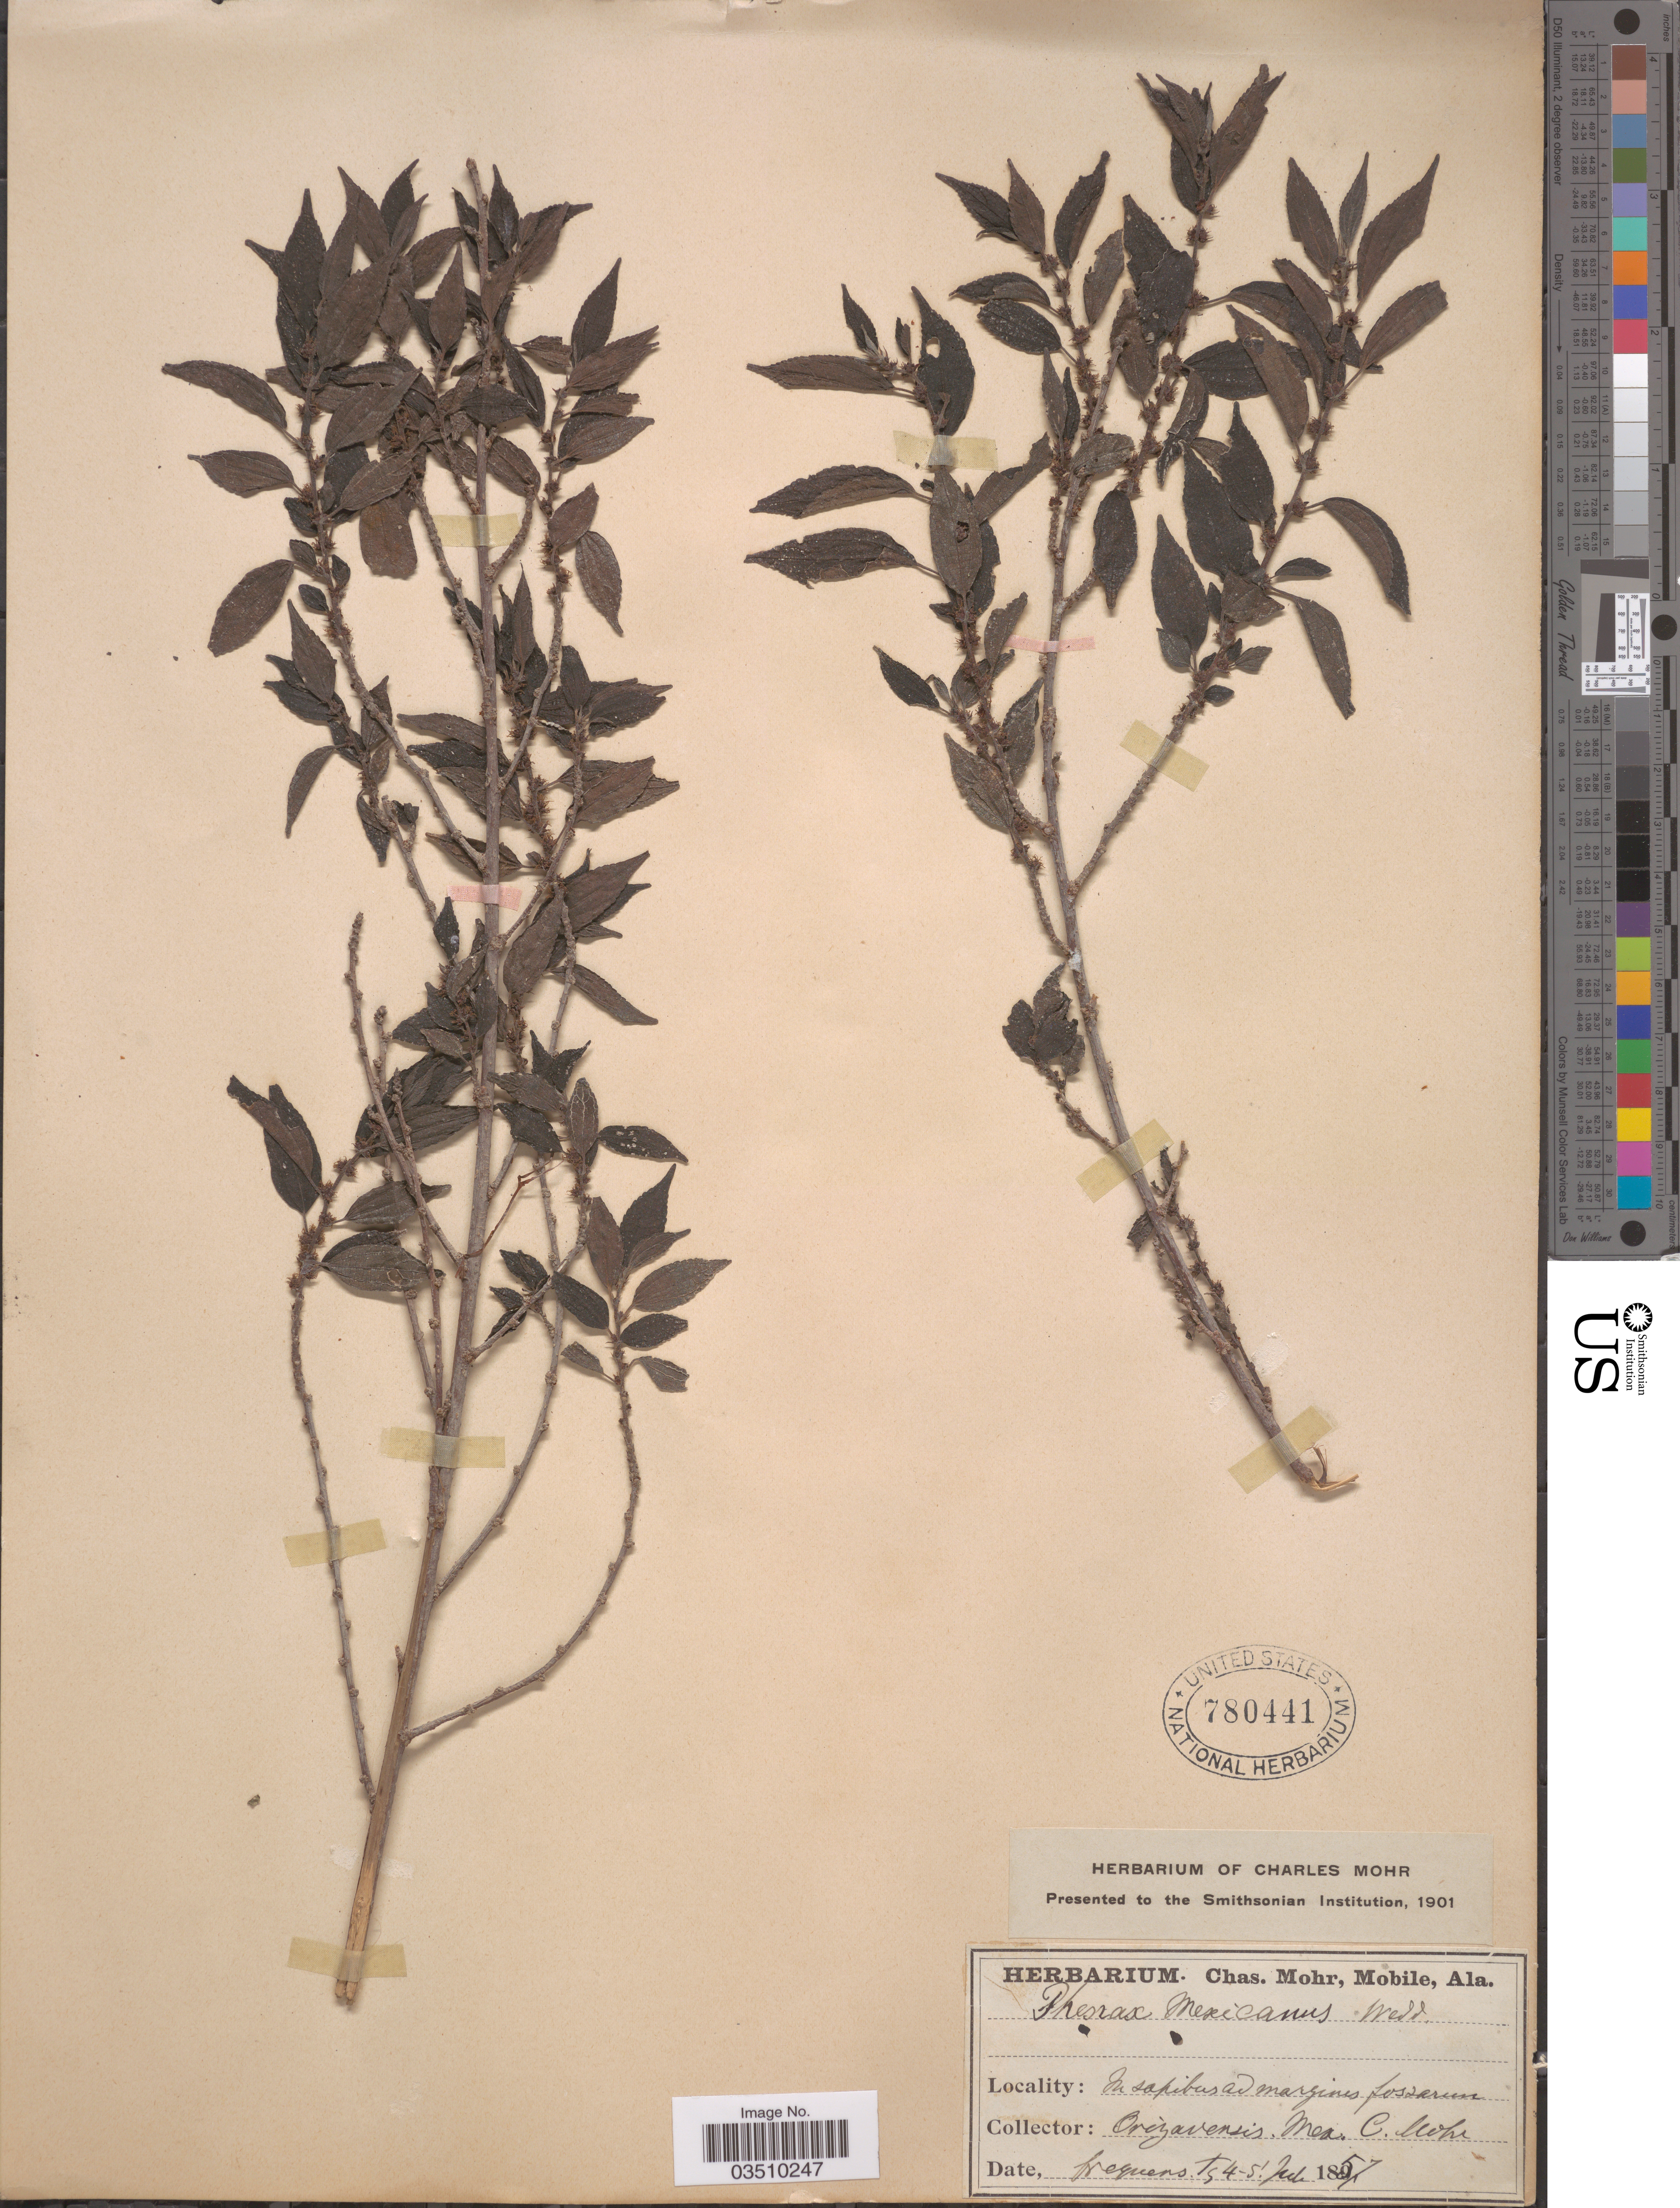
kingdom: Plantae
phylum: Tracheophyta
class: Magnoliopsida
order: Rosales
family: Urticaceae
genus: Phenax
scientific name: Phenax mexicanus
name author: Wedd.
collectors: Mohr, C. T. (herbarium)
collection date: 1857-07-04/1857-07-05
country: Mexico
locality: In sapibus ad margins foszarun. Orizavensis.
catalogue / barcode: US 780441